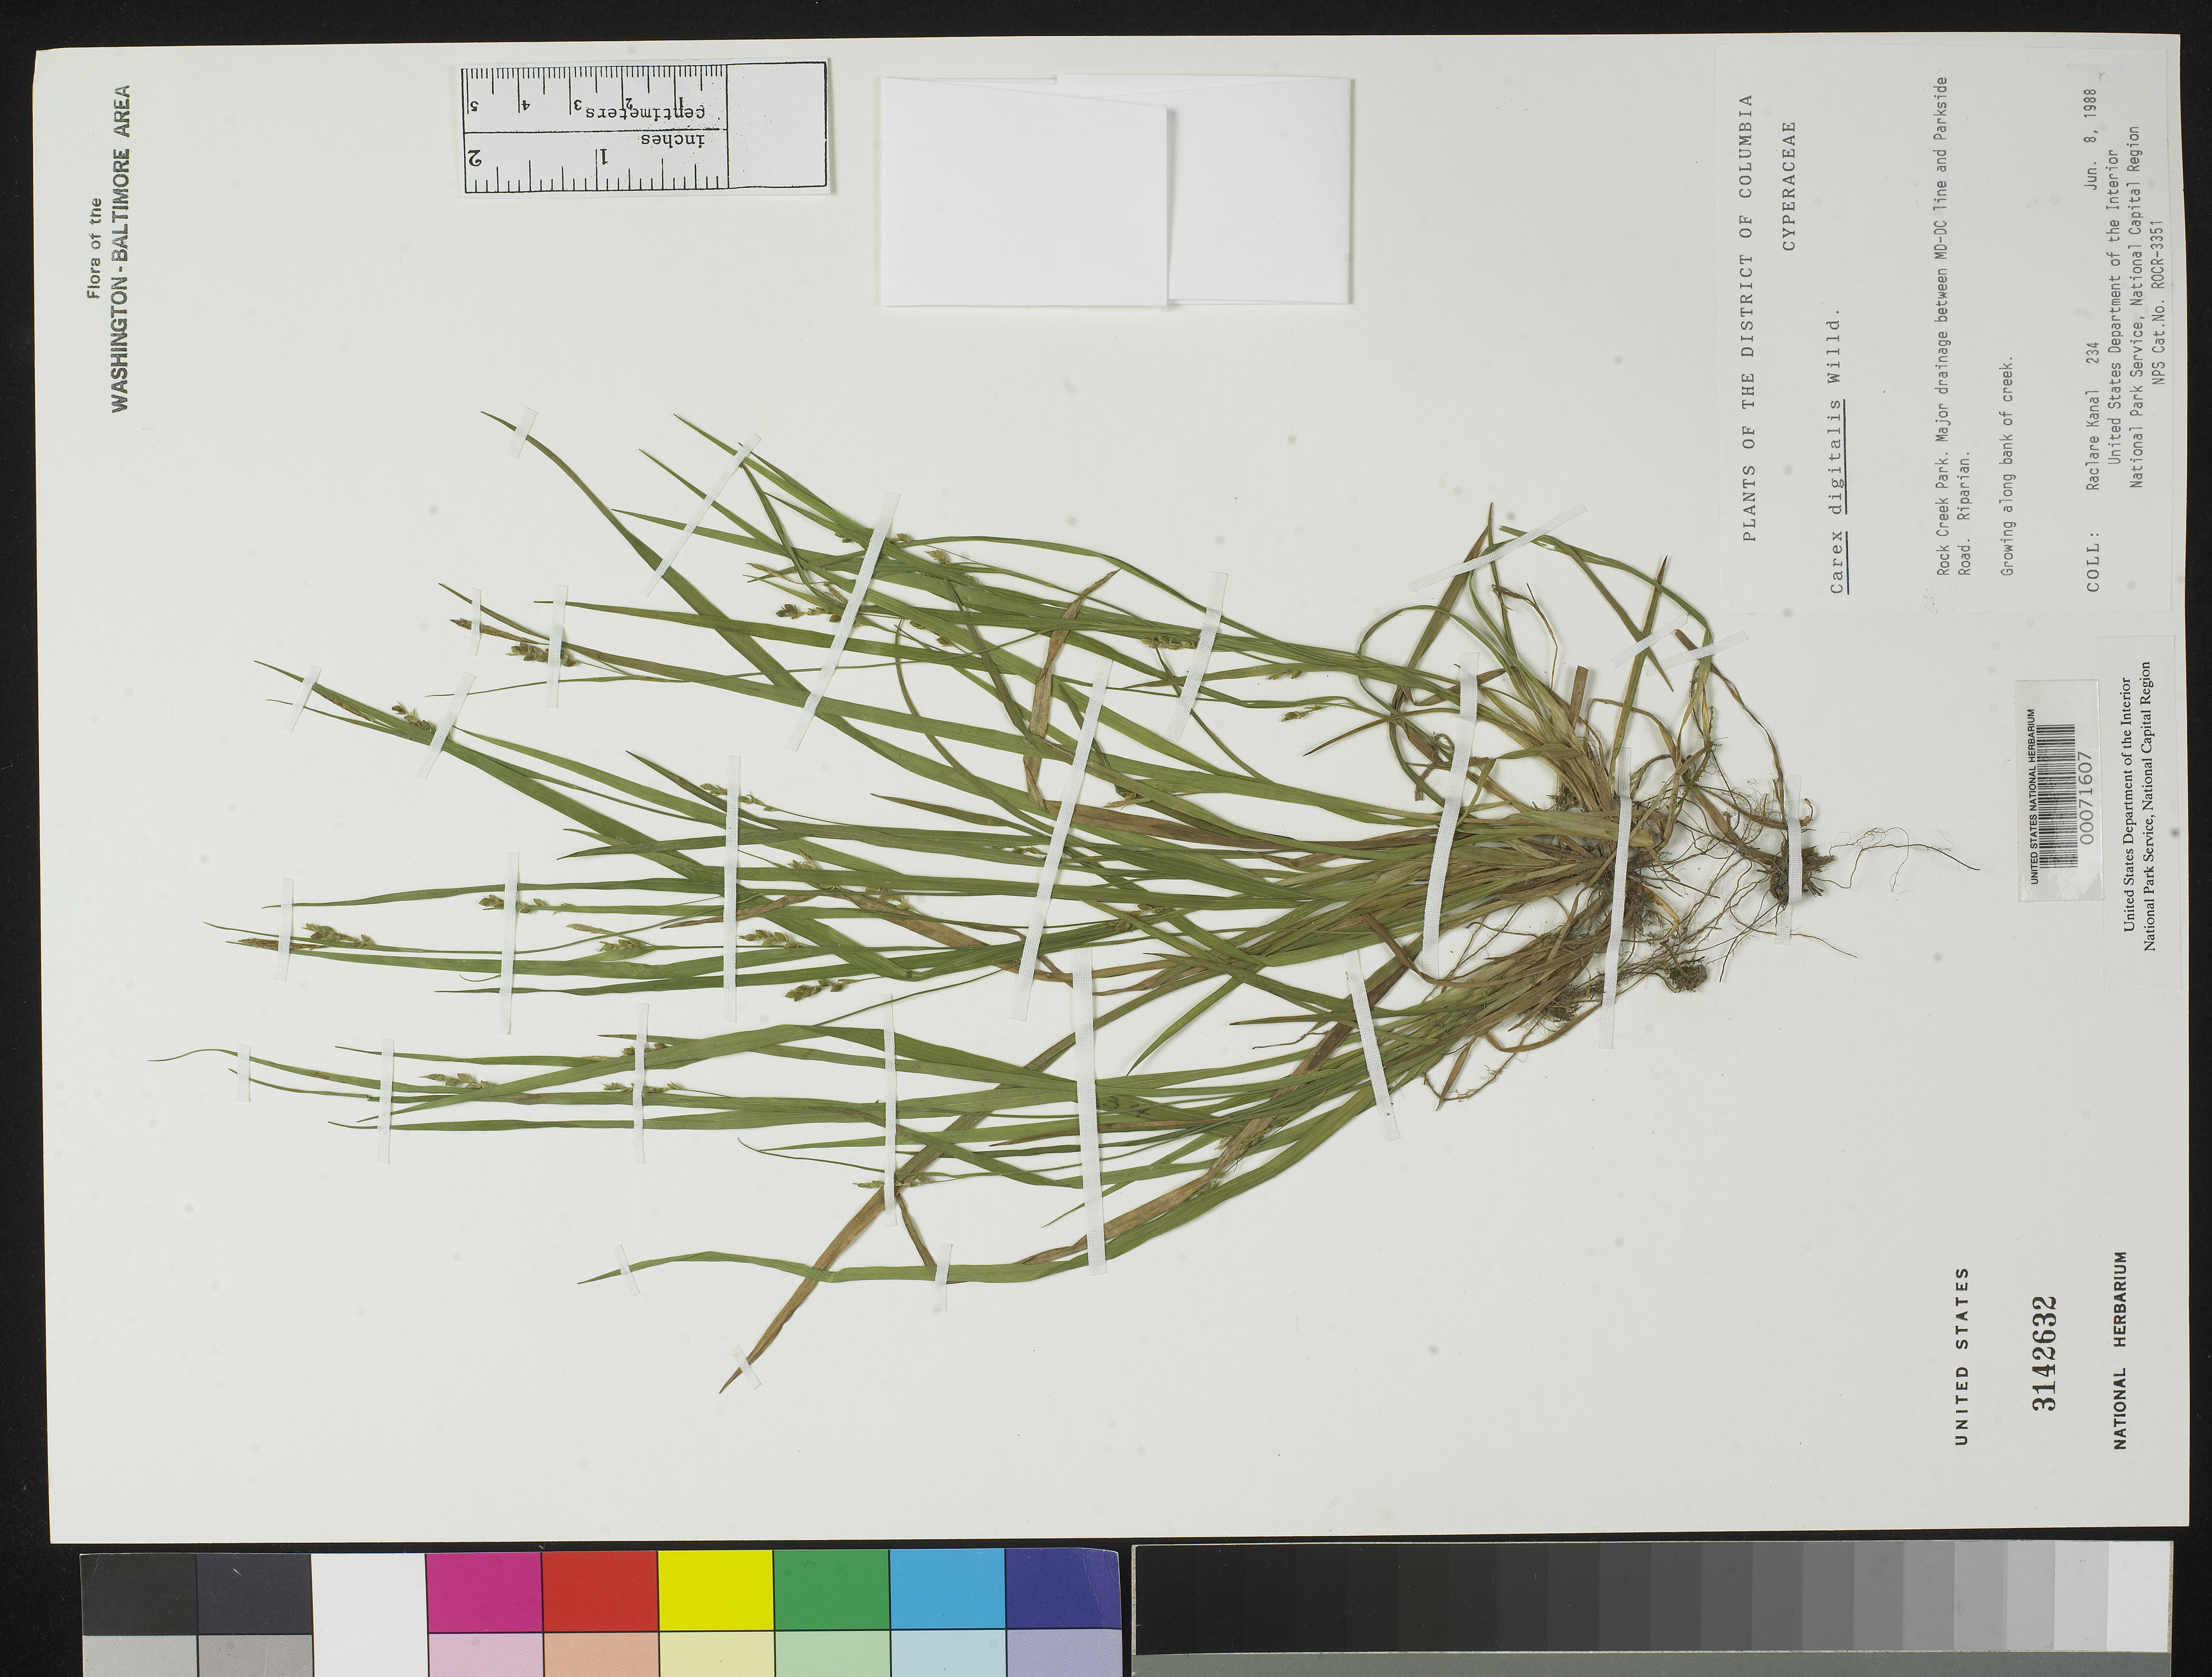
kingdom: Plantae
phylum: Tracheophyta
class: Liliopsida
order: Poales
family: Cyperaceae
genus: Carex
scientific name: Carex digitalis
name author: Willd.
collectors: R. Kanal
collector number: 234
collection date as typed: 08 Jun 1988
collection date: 1988-06-08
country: United States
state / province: District of Columbia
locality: Rock Creek Park, between MD-DC Line and Parkside Road Rock Creek Park & vicinity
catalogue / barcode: US 3142632